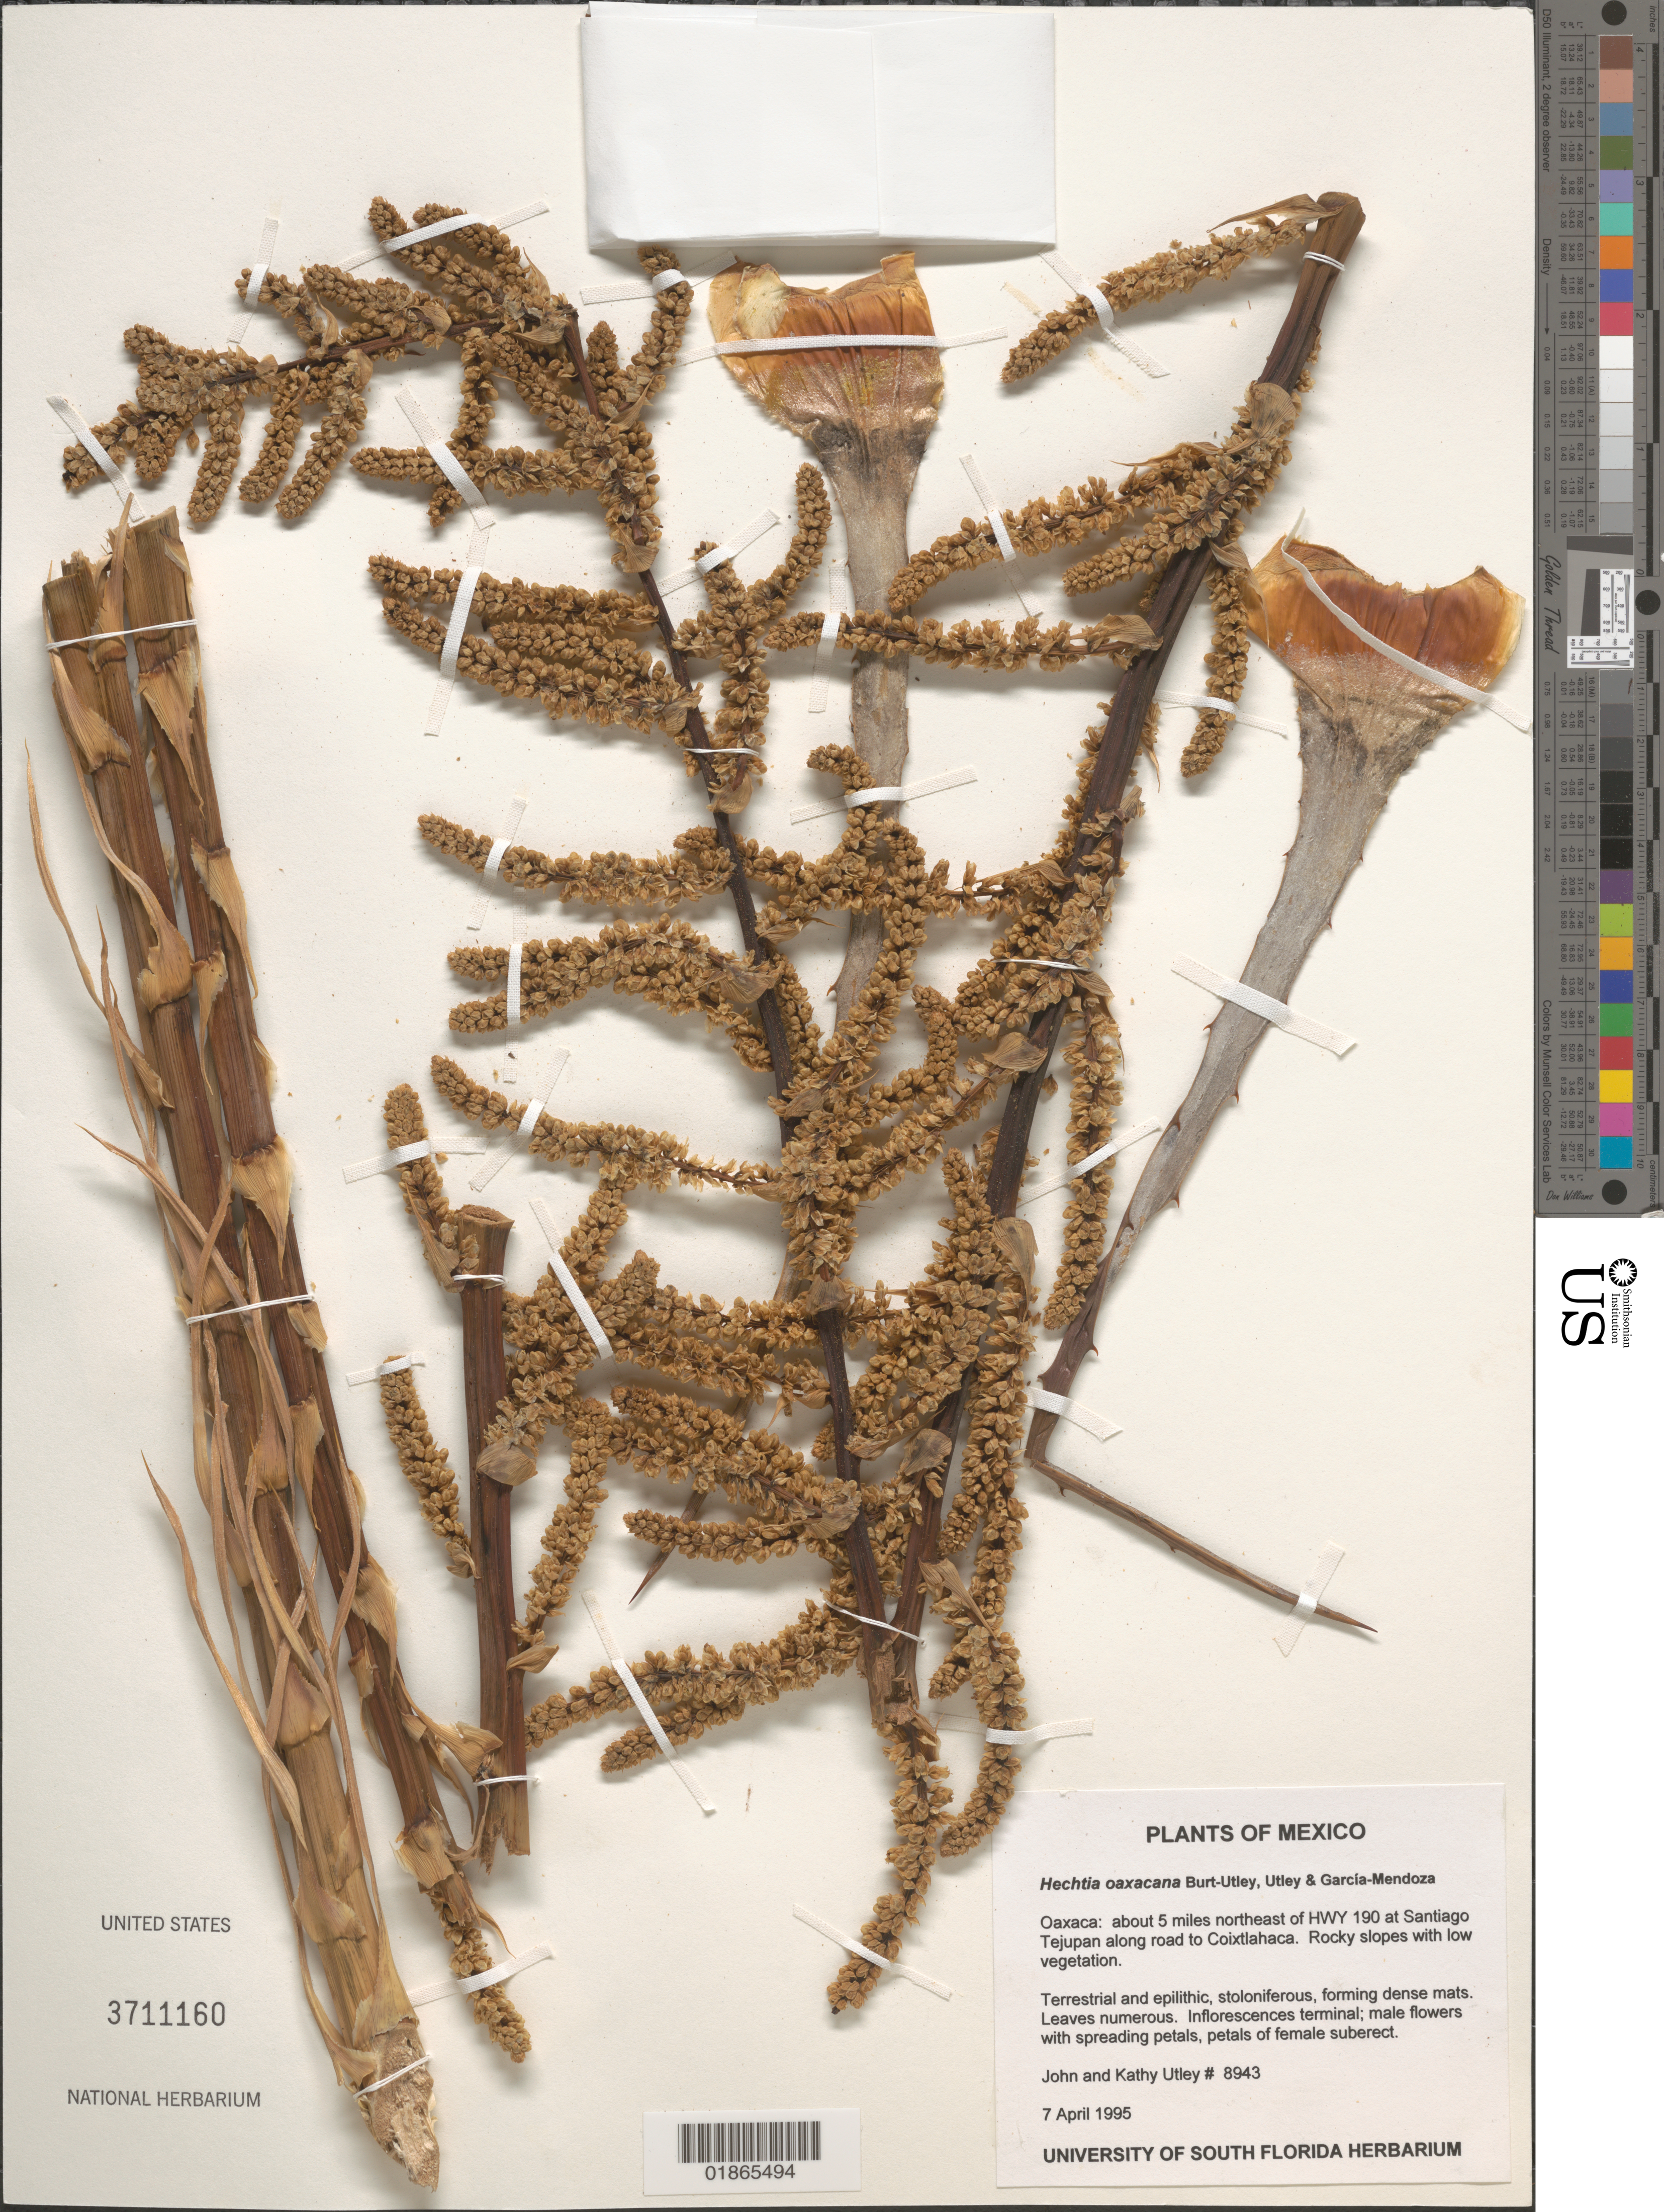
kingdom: Plantae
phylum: Tracheophyta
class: Liliopsida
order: Poales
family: Bromeliaceae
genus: Hechtia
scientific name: Hechtia oaxacana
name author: Burt-Utley et al.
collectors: J. Utley & K. Utley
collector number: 8943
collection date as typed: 7 April 1995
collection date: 1995-04-07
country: Mexico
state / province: Oaxaca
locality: About 5 miles northeast of Hwy 190 at Santiago Tejupan along road to Coixtlahaca.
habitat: Rocky slopes with low vegetation.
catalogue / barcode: US 3711160